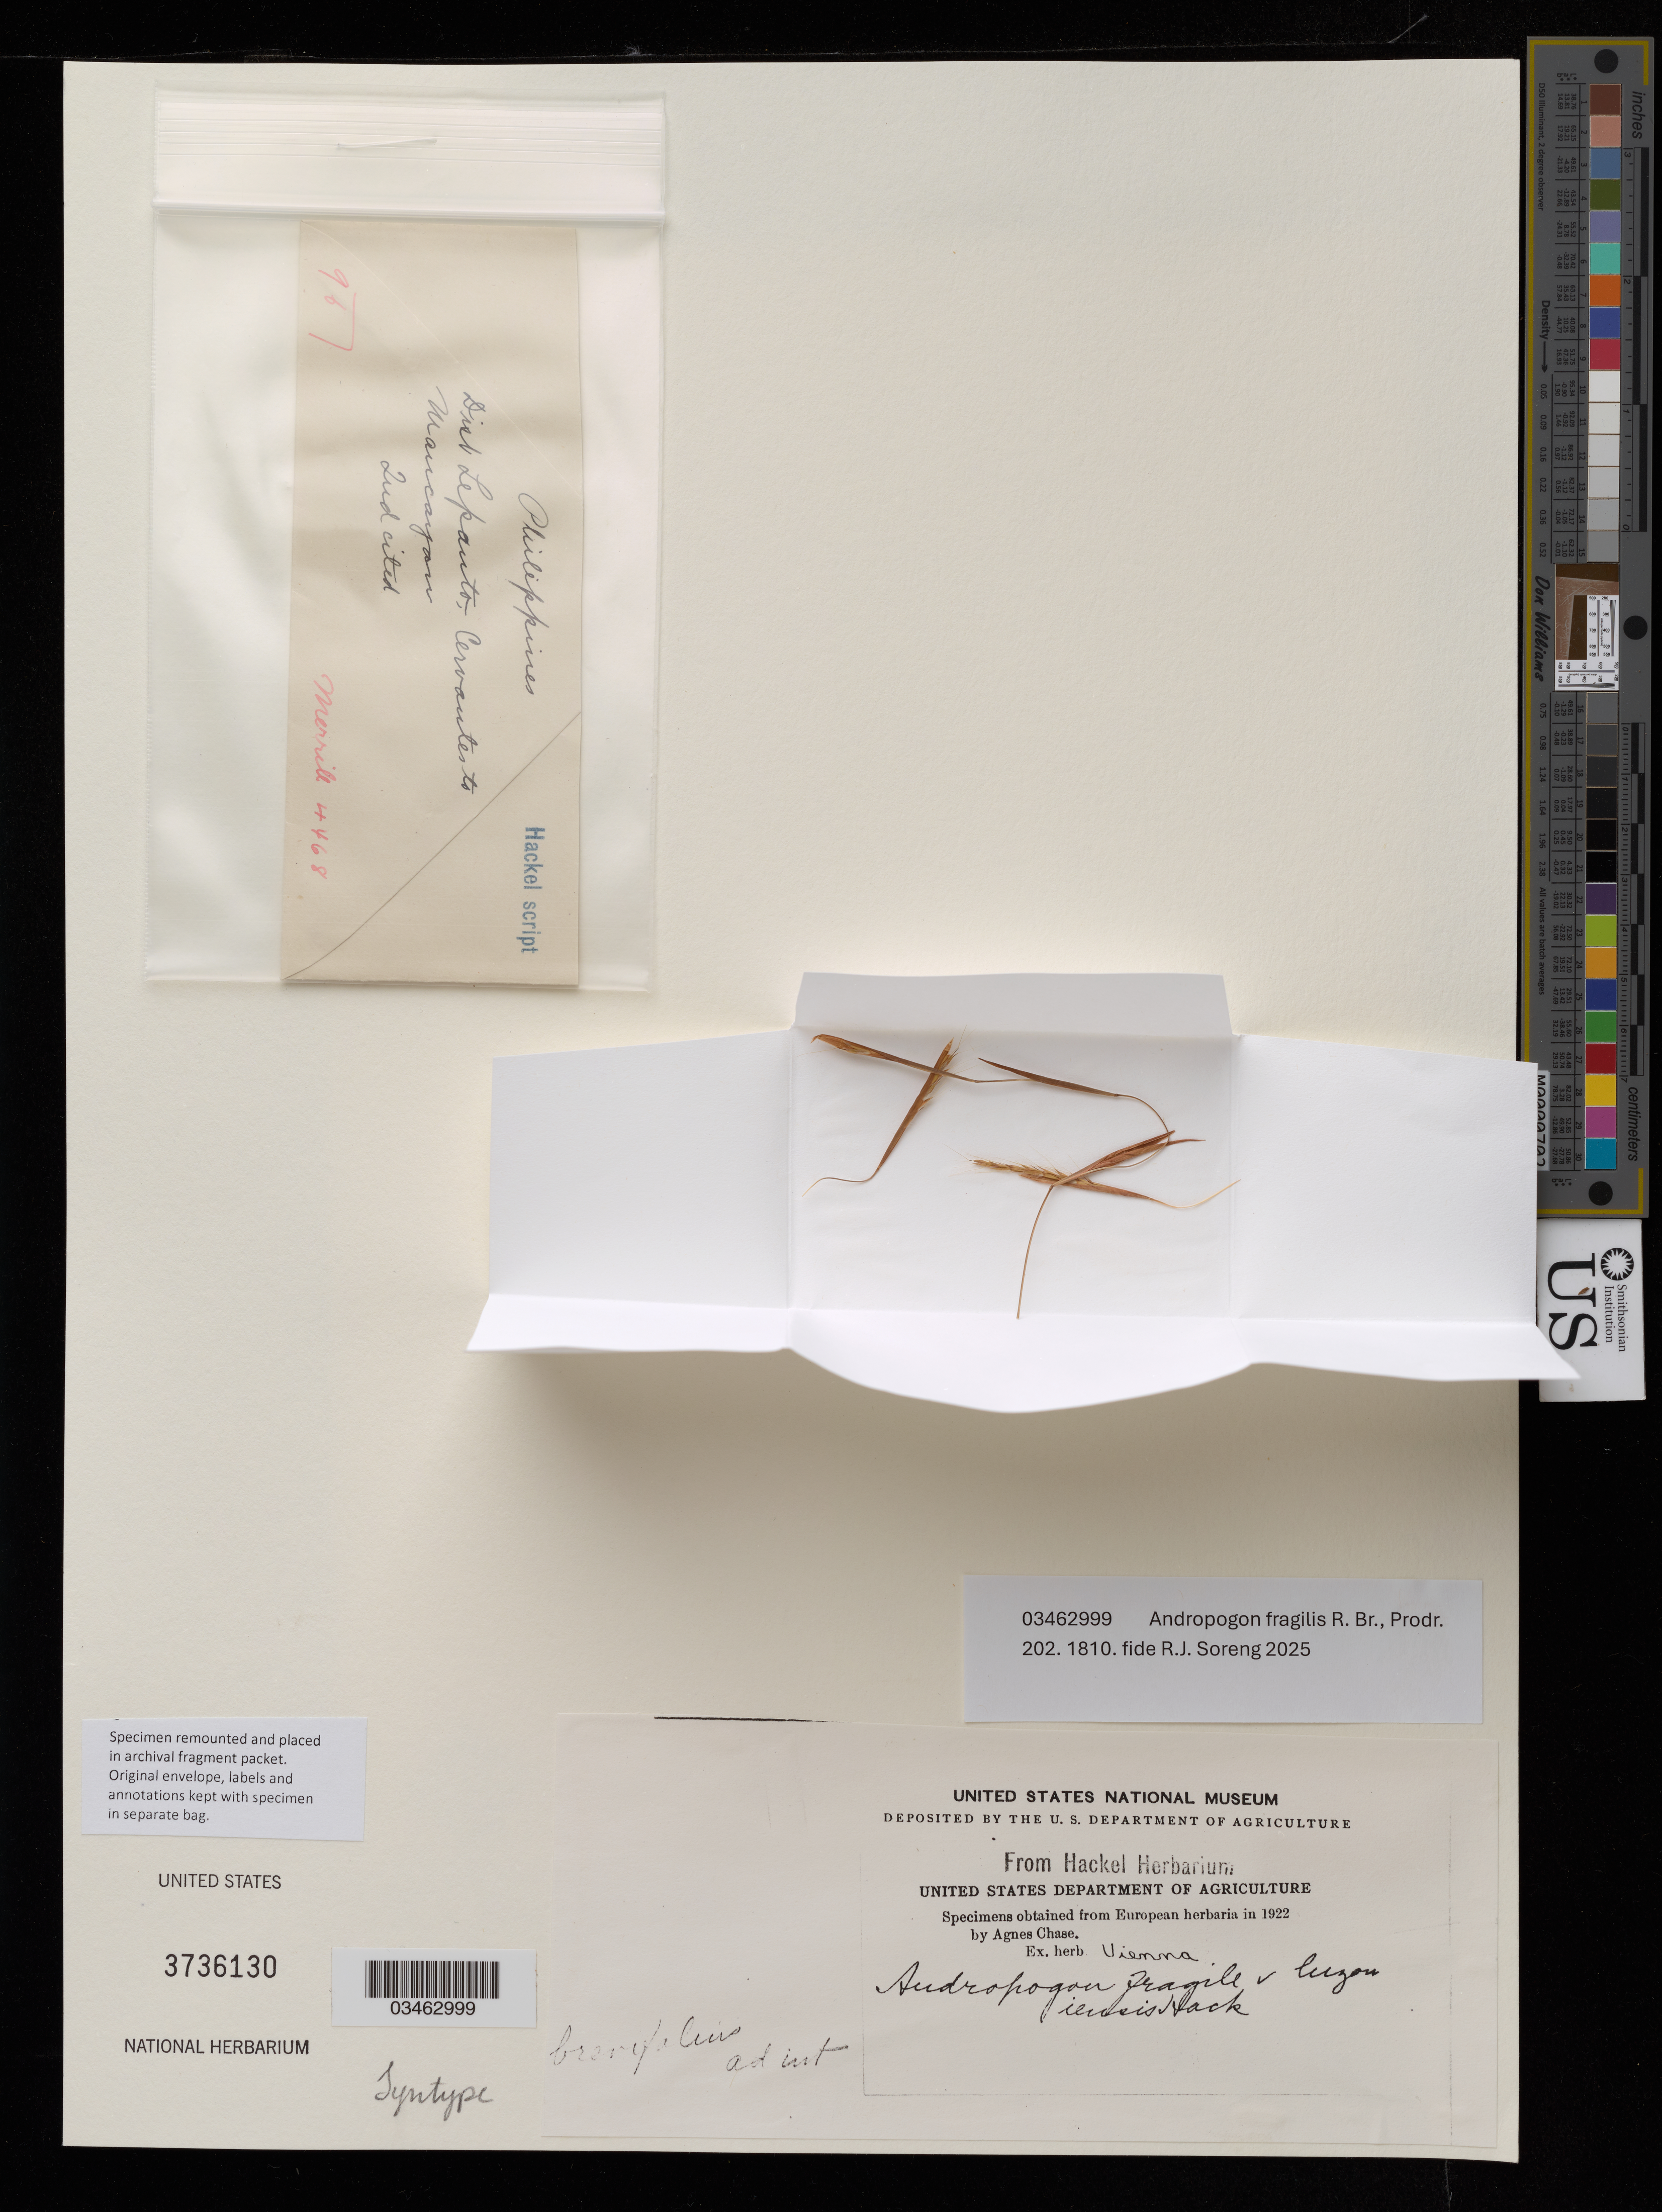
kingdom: Plantae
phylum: Tracheophyta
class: Liliopsida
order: Poales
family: Poaceae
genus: Andropogon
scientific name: Andropogon fragilis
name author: R. Br.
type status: Syntype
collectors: Merrill, --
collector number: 4468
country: Philippines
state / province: Cordillera (Administrative Region)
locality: Mancayan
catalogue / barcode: US 3736130